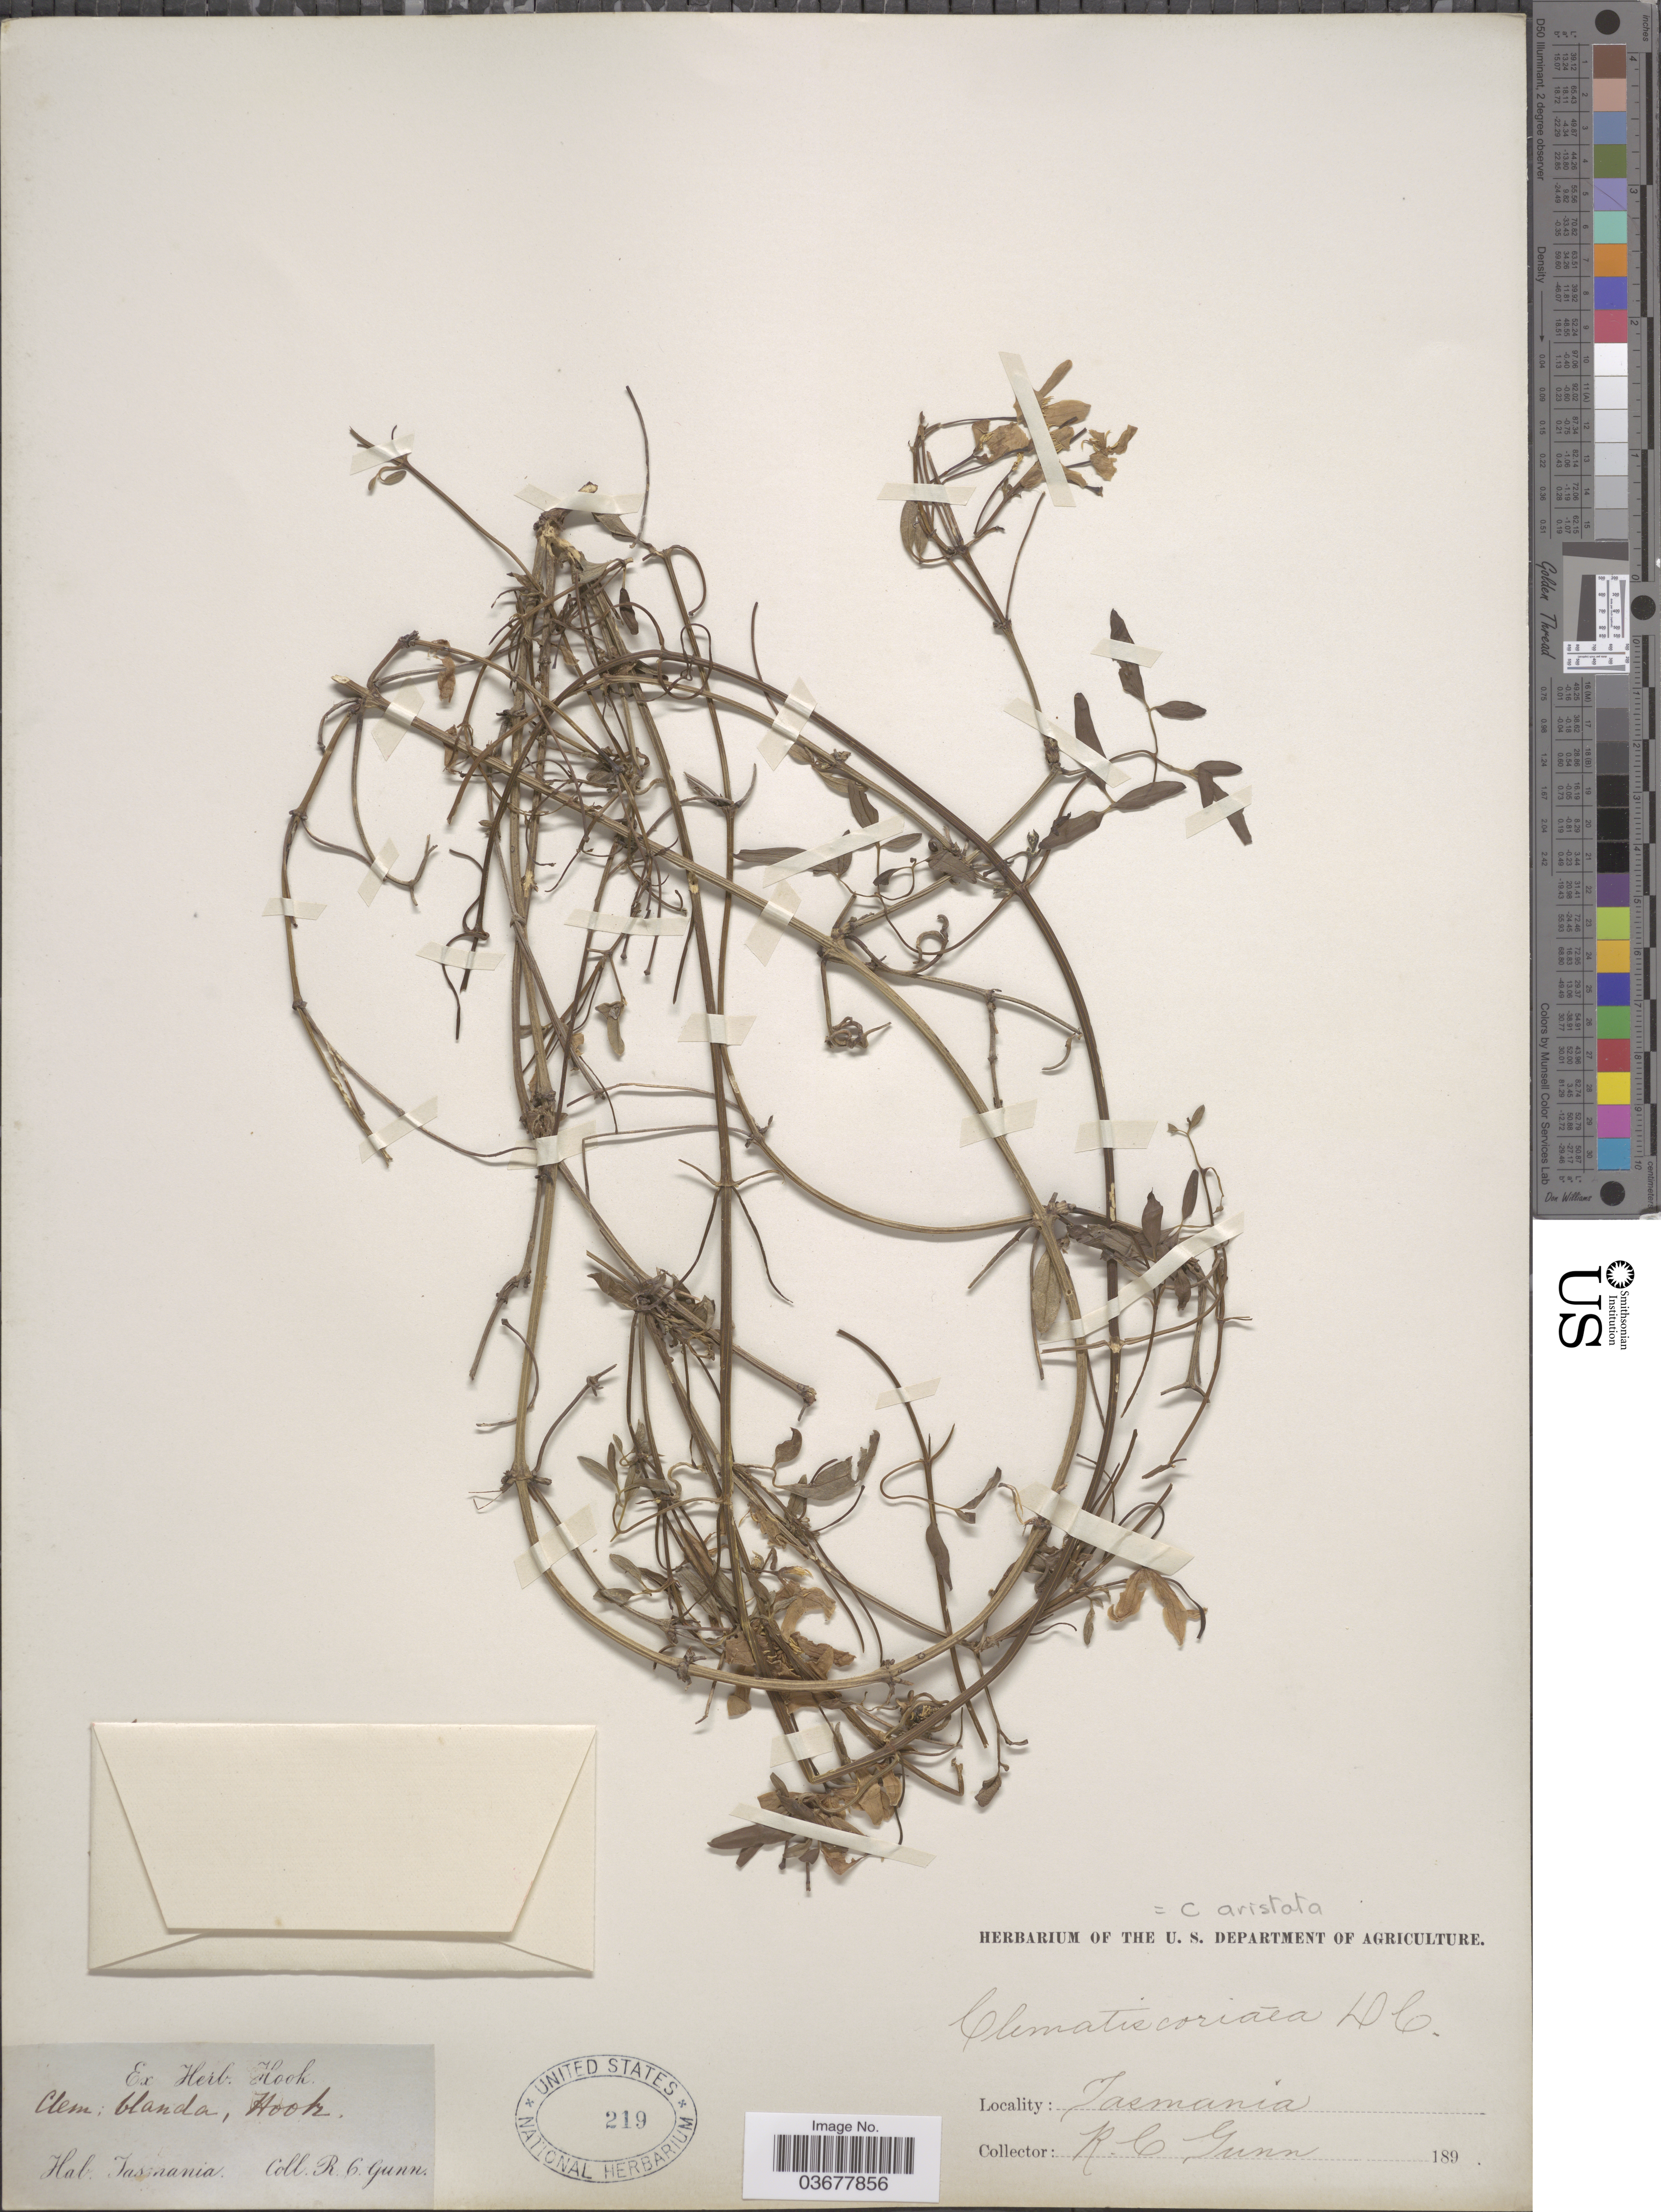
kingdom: Plantae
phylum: Tracheophyta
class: Magnoliopsida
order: Ranunculales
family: Ranunculaceae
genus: Clematis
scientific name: Clematis aristata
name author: R. Br. ex Ker Gawl.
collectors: R. Gunn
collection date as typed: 189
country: Australia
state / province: Tasmania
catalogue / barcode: US 219